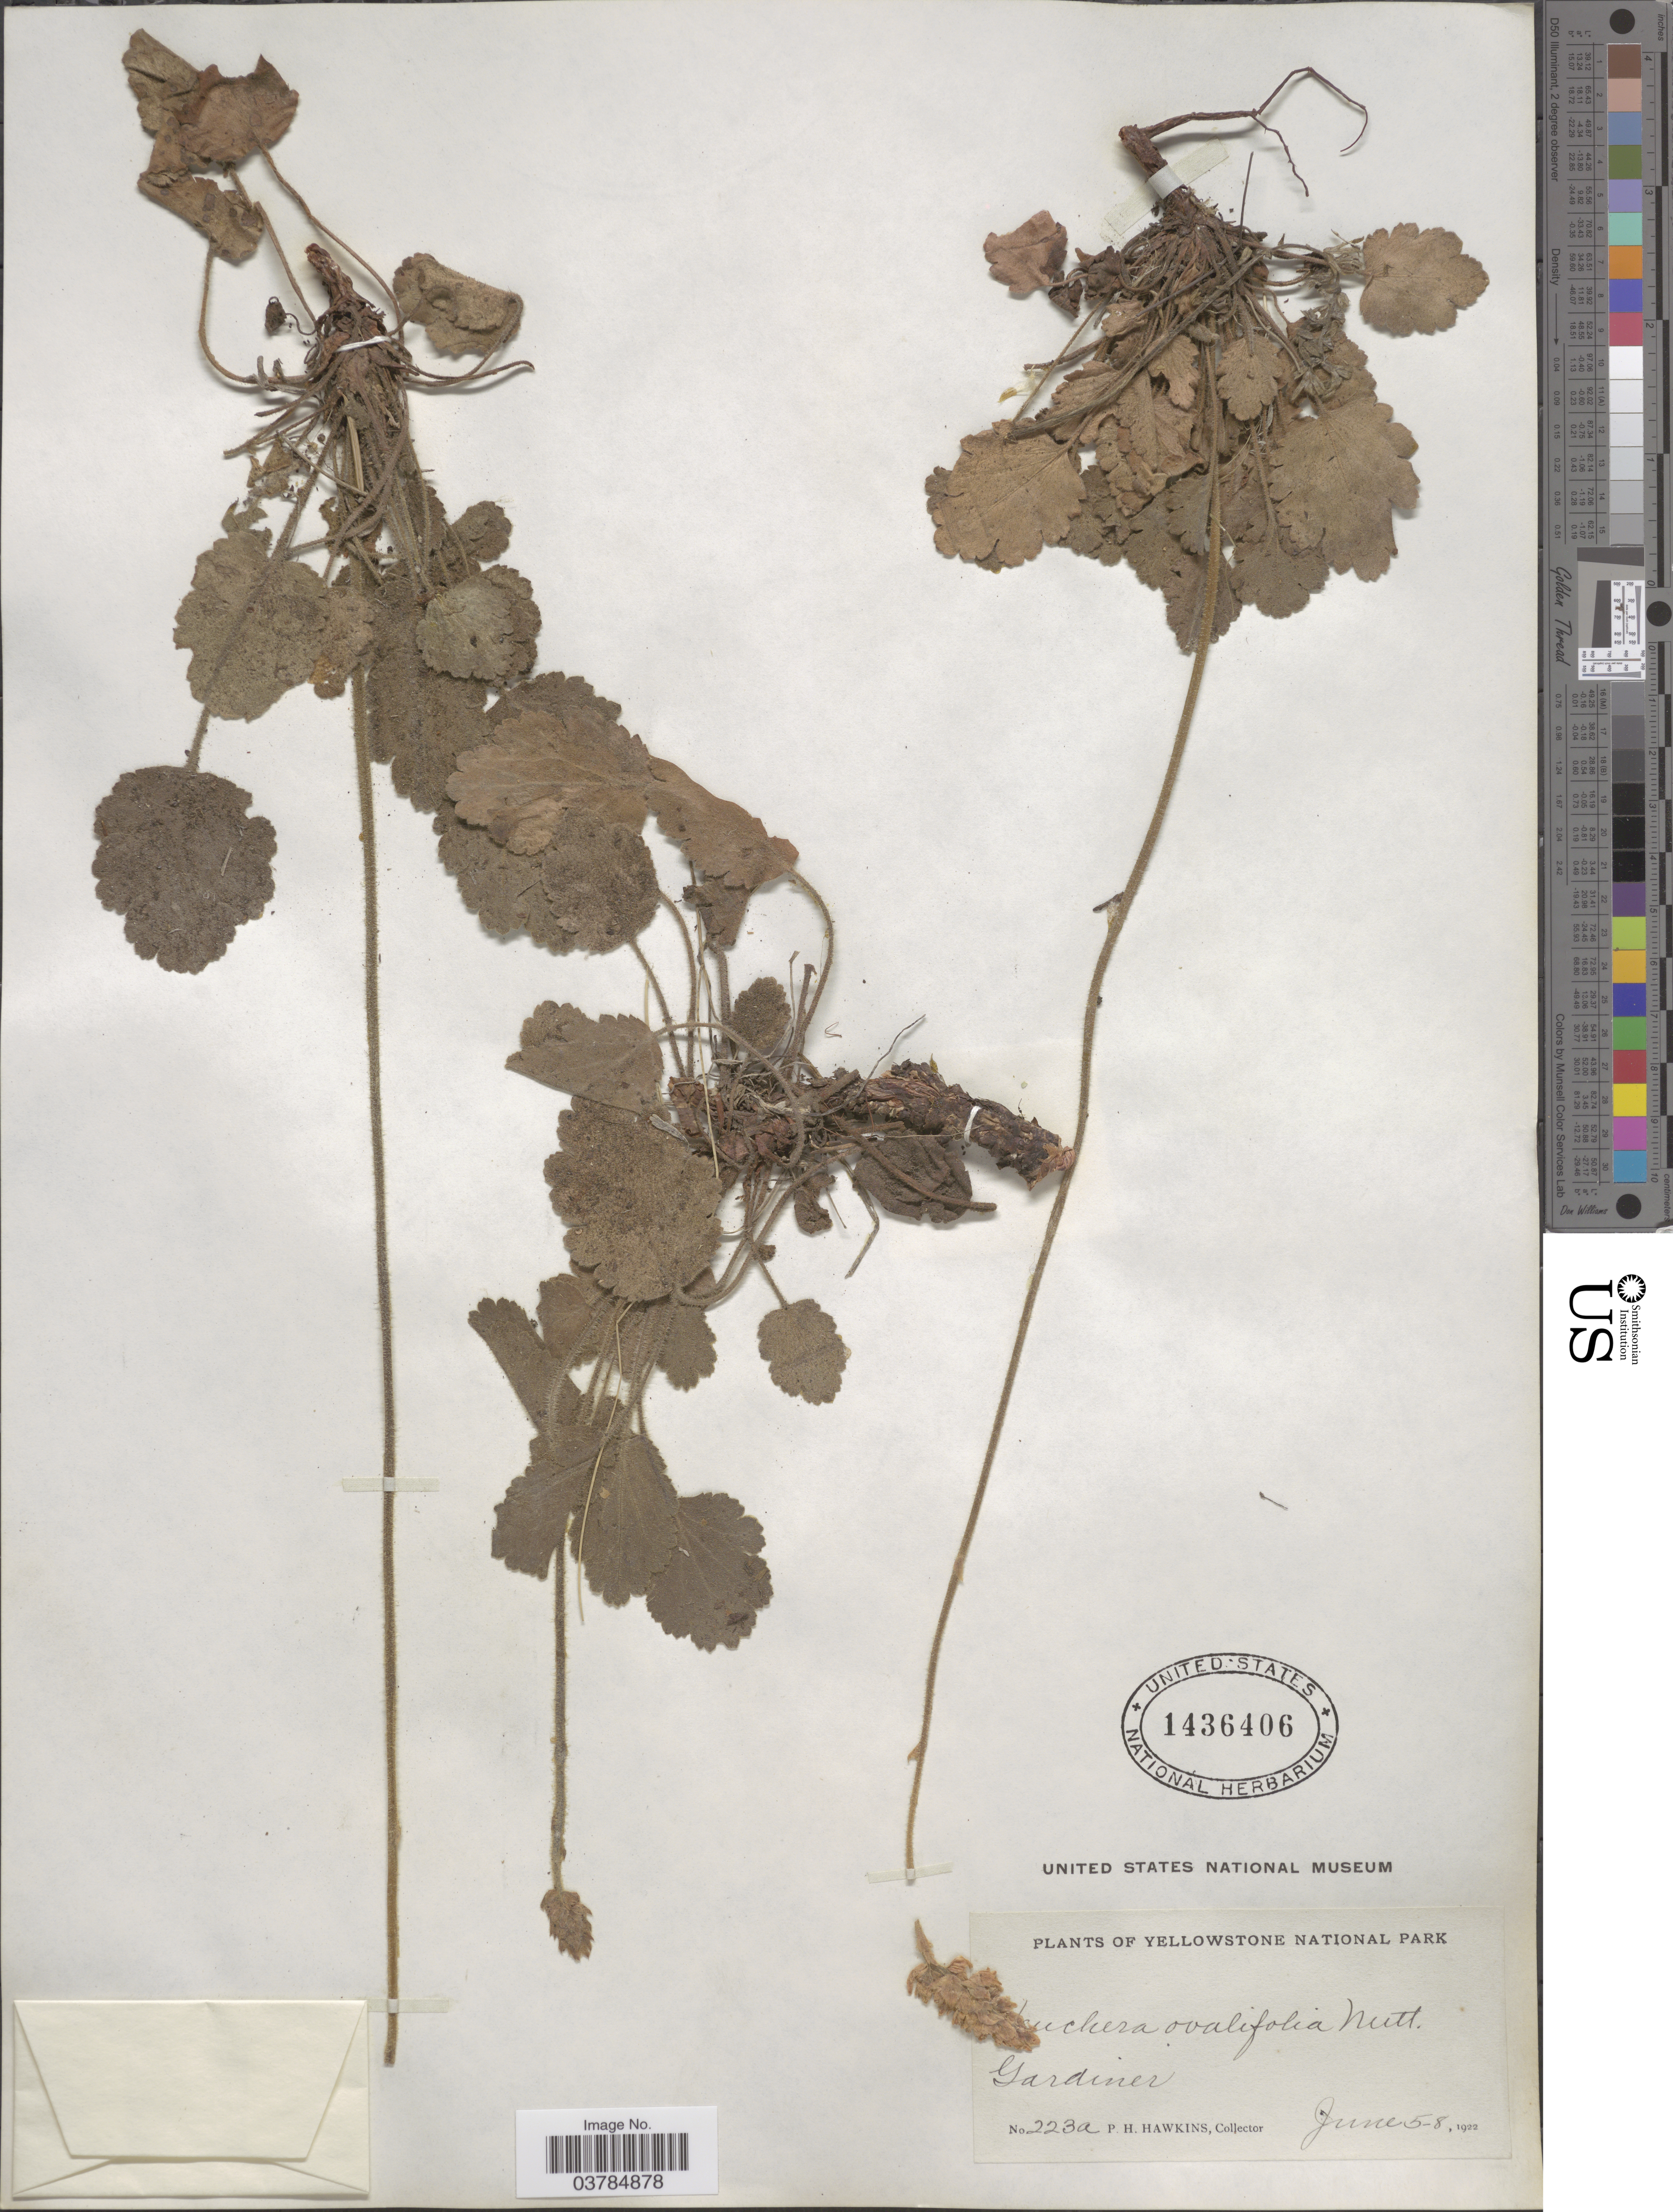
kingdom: Plantae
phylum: Tracheophyta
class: Magnoliopsida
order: Saxifragales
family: Saxifragaceae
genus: Heuchera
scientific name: Heuchera ovalifolia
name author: Torr. & A. Gray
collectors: P. Hawkins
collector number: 223a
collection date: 1922-06-05/1922-06-08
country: United States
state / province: Montana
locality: Yellowstone National Park. Gardiner.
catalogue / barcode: US 1436406